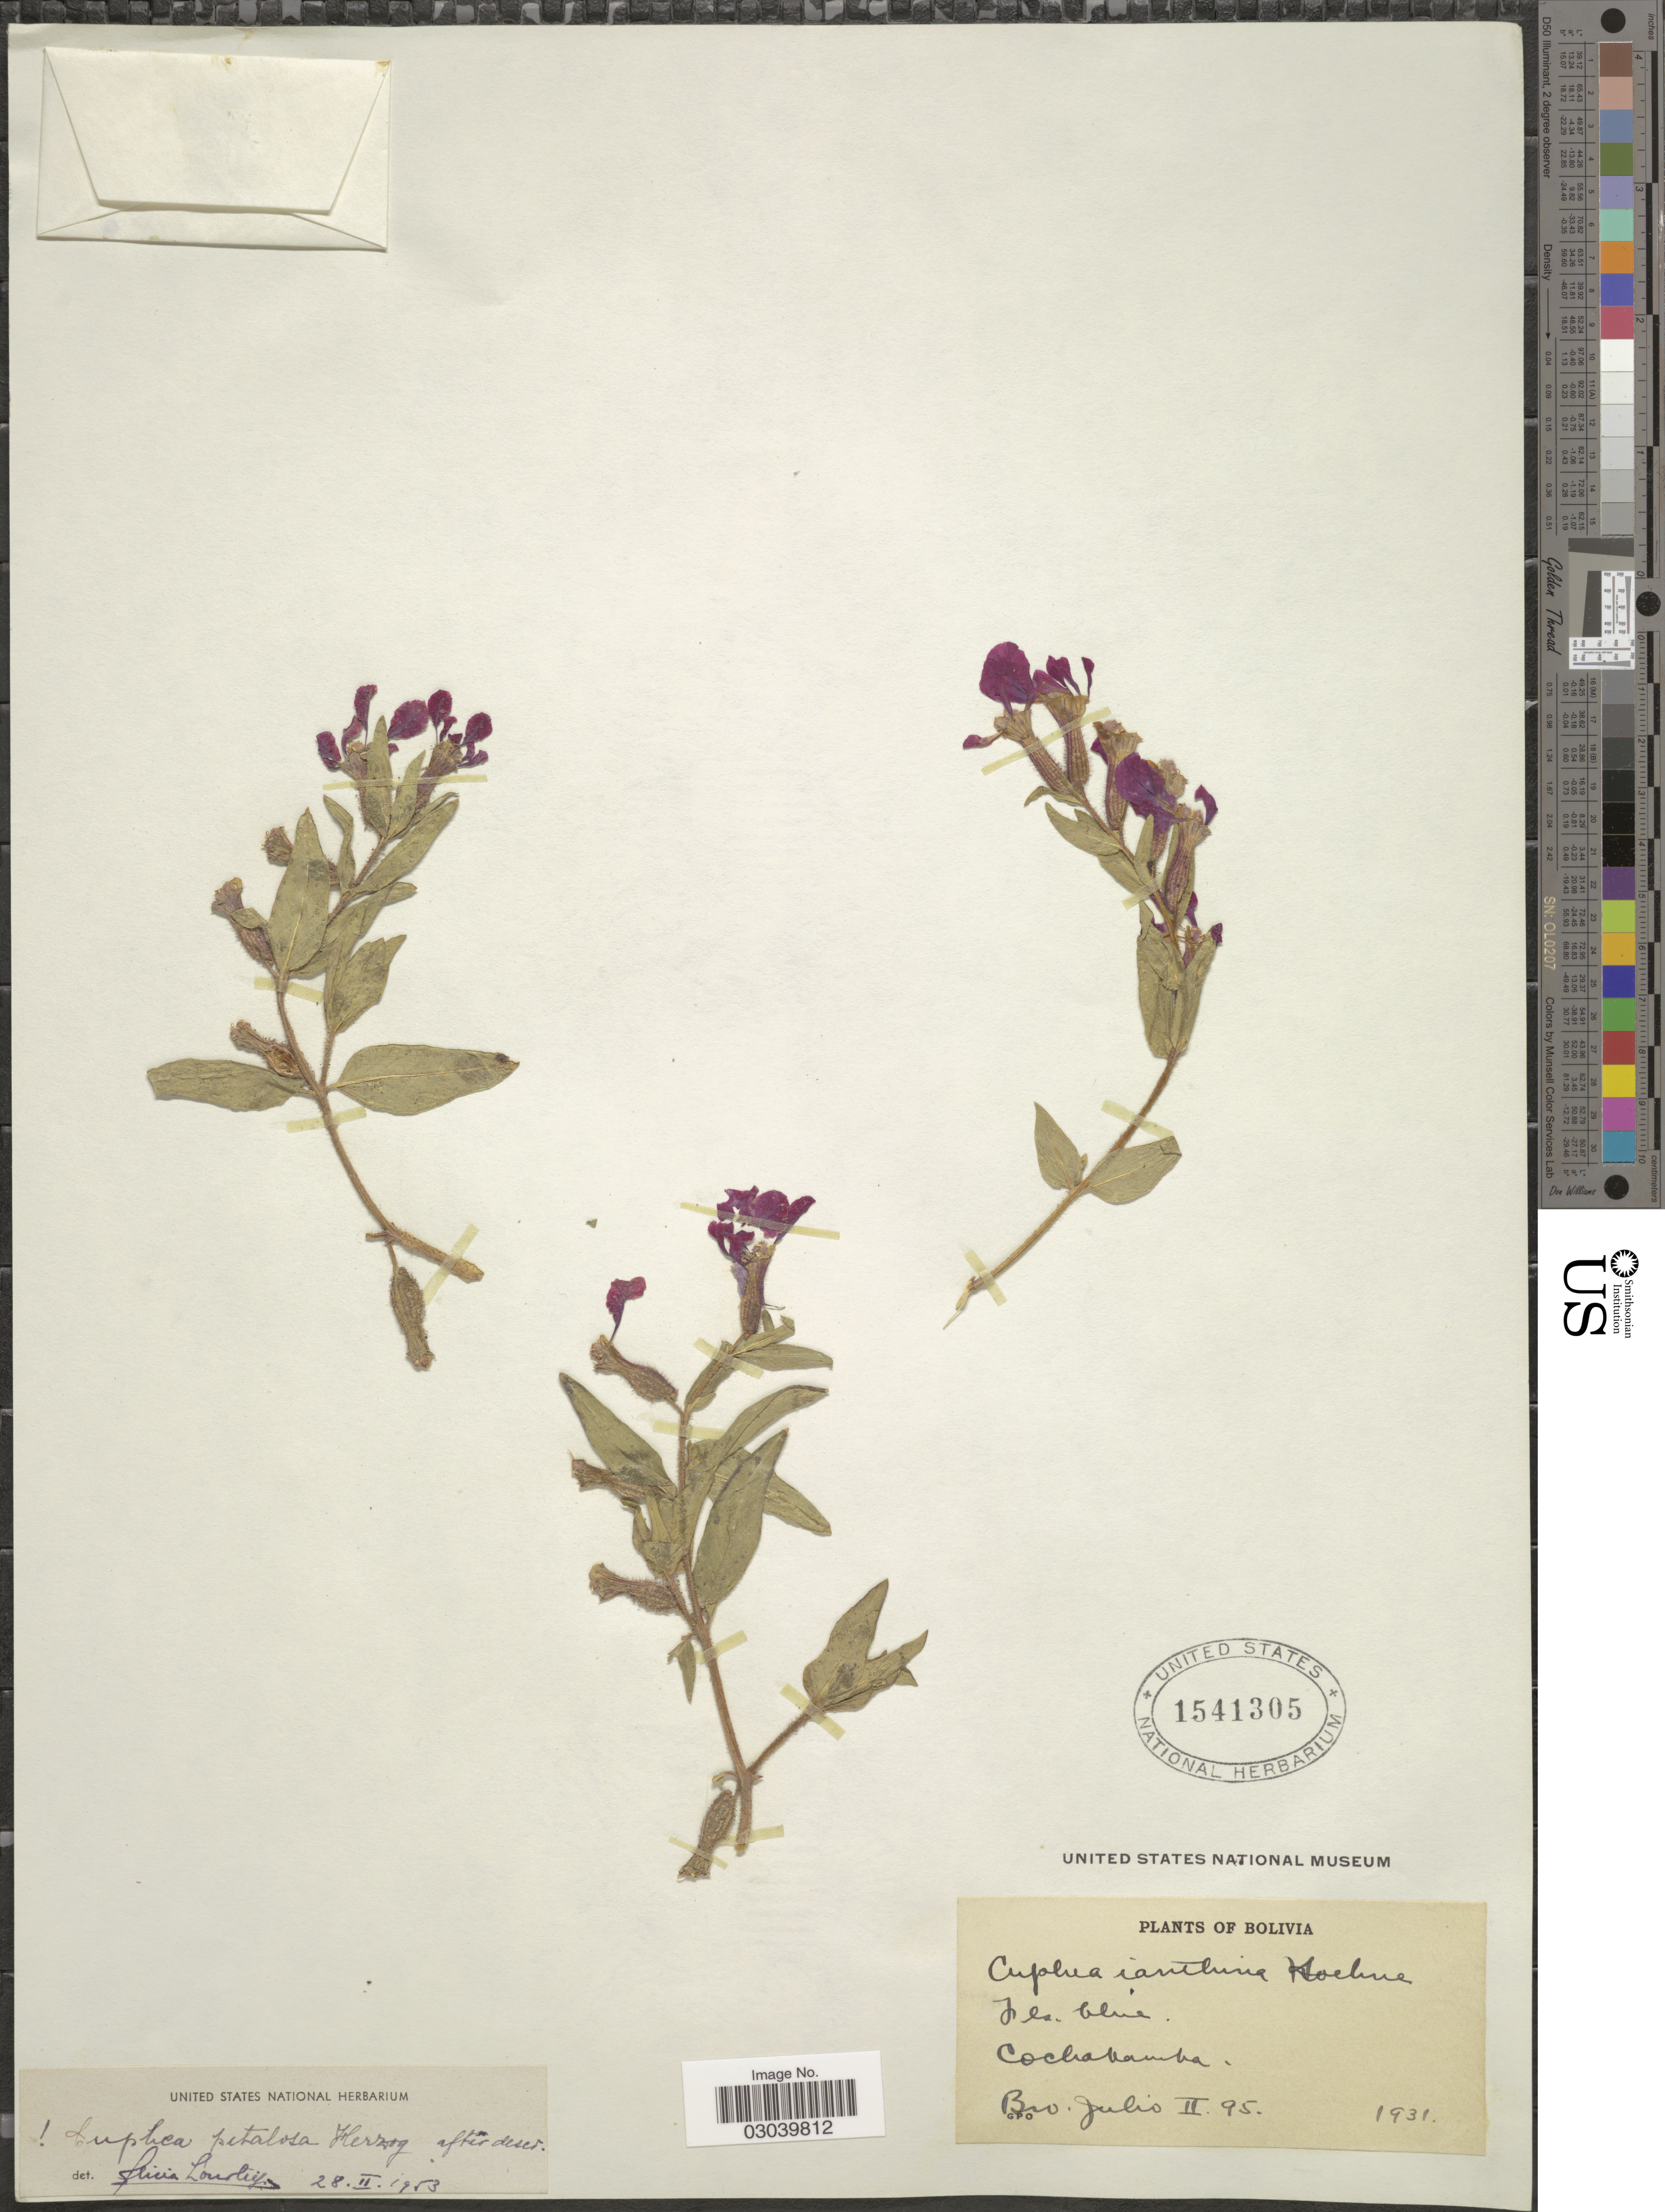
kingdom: Plantae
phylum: Tracheophyta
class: Magnoliopsida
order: Myrtales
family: Lythraceae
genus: Cuphea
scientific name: Cuphea petalosa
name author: Herzog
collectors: Bro. Julio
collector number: II.95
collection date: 1931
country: Bolivia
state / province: Cochabamba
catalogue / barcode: US 1541305